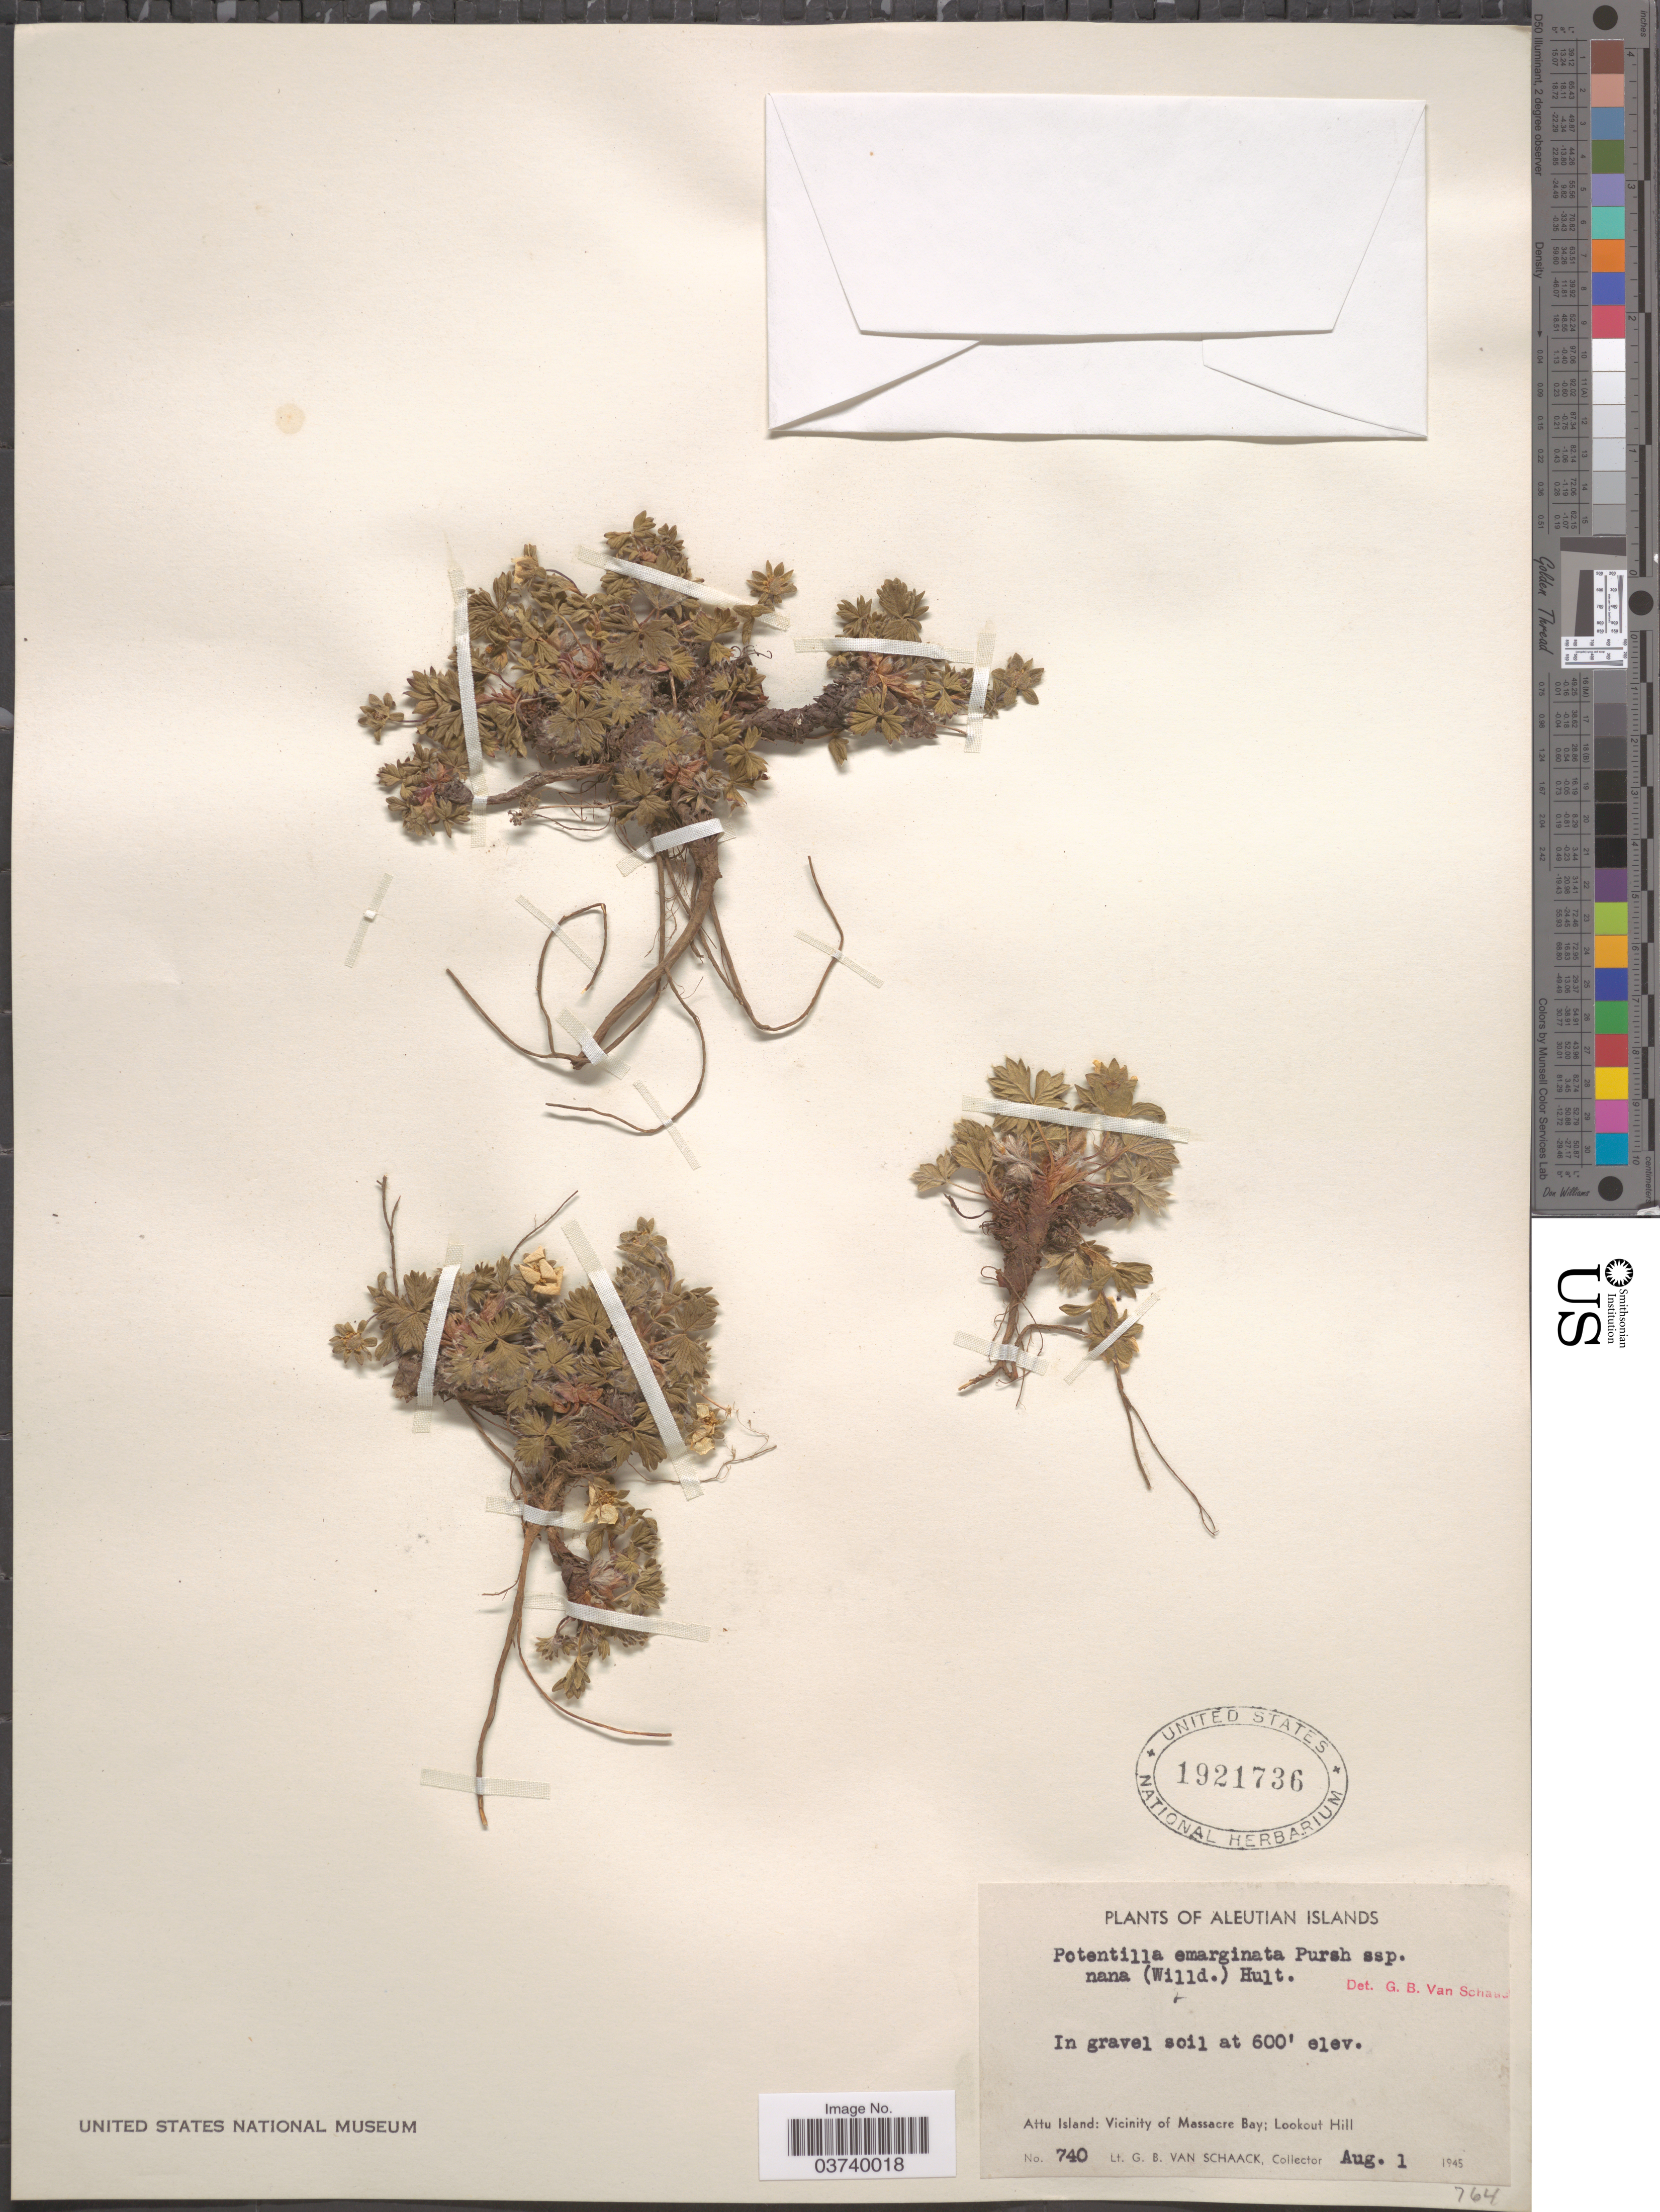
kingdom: Plantae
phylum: Tracheophyta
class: Magnoliopsida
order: Rosales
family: Rosaceae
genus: Potentilla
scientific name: Potentilla hyparctica subsp. hyparctica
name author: Malte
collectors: G. Van Schaack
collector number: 740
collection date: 1945-08-01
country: United States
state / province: Alaska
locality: Aleutian Islands. Attu Island: Vicinity of Massacre Bay; Lookout Hill.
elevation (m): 183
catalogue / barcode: US 1921736